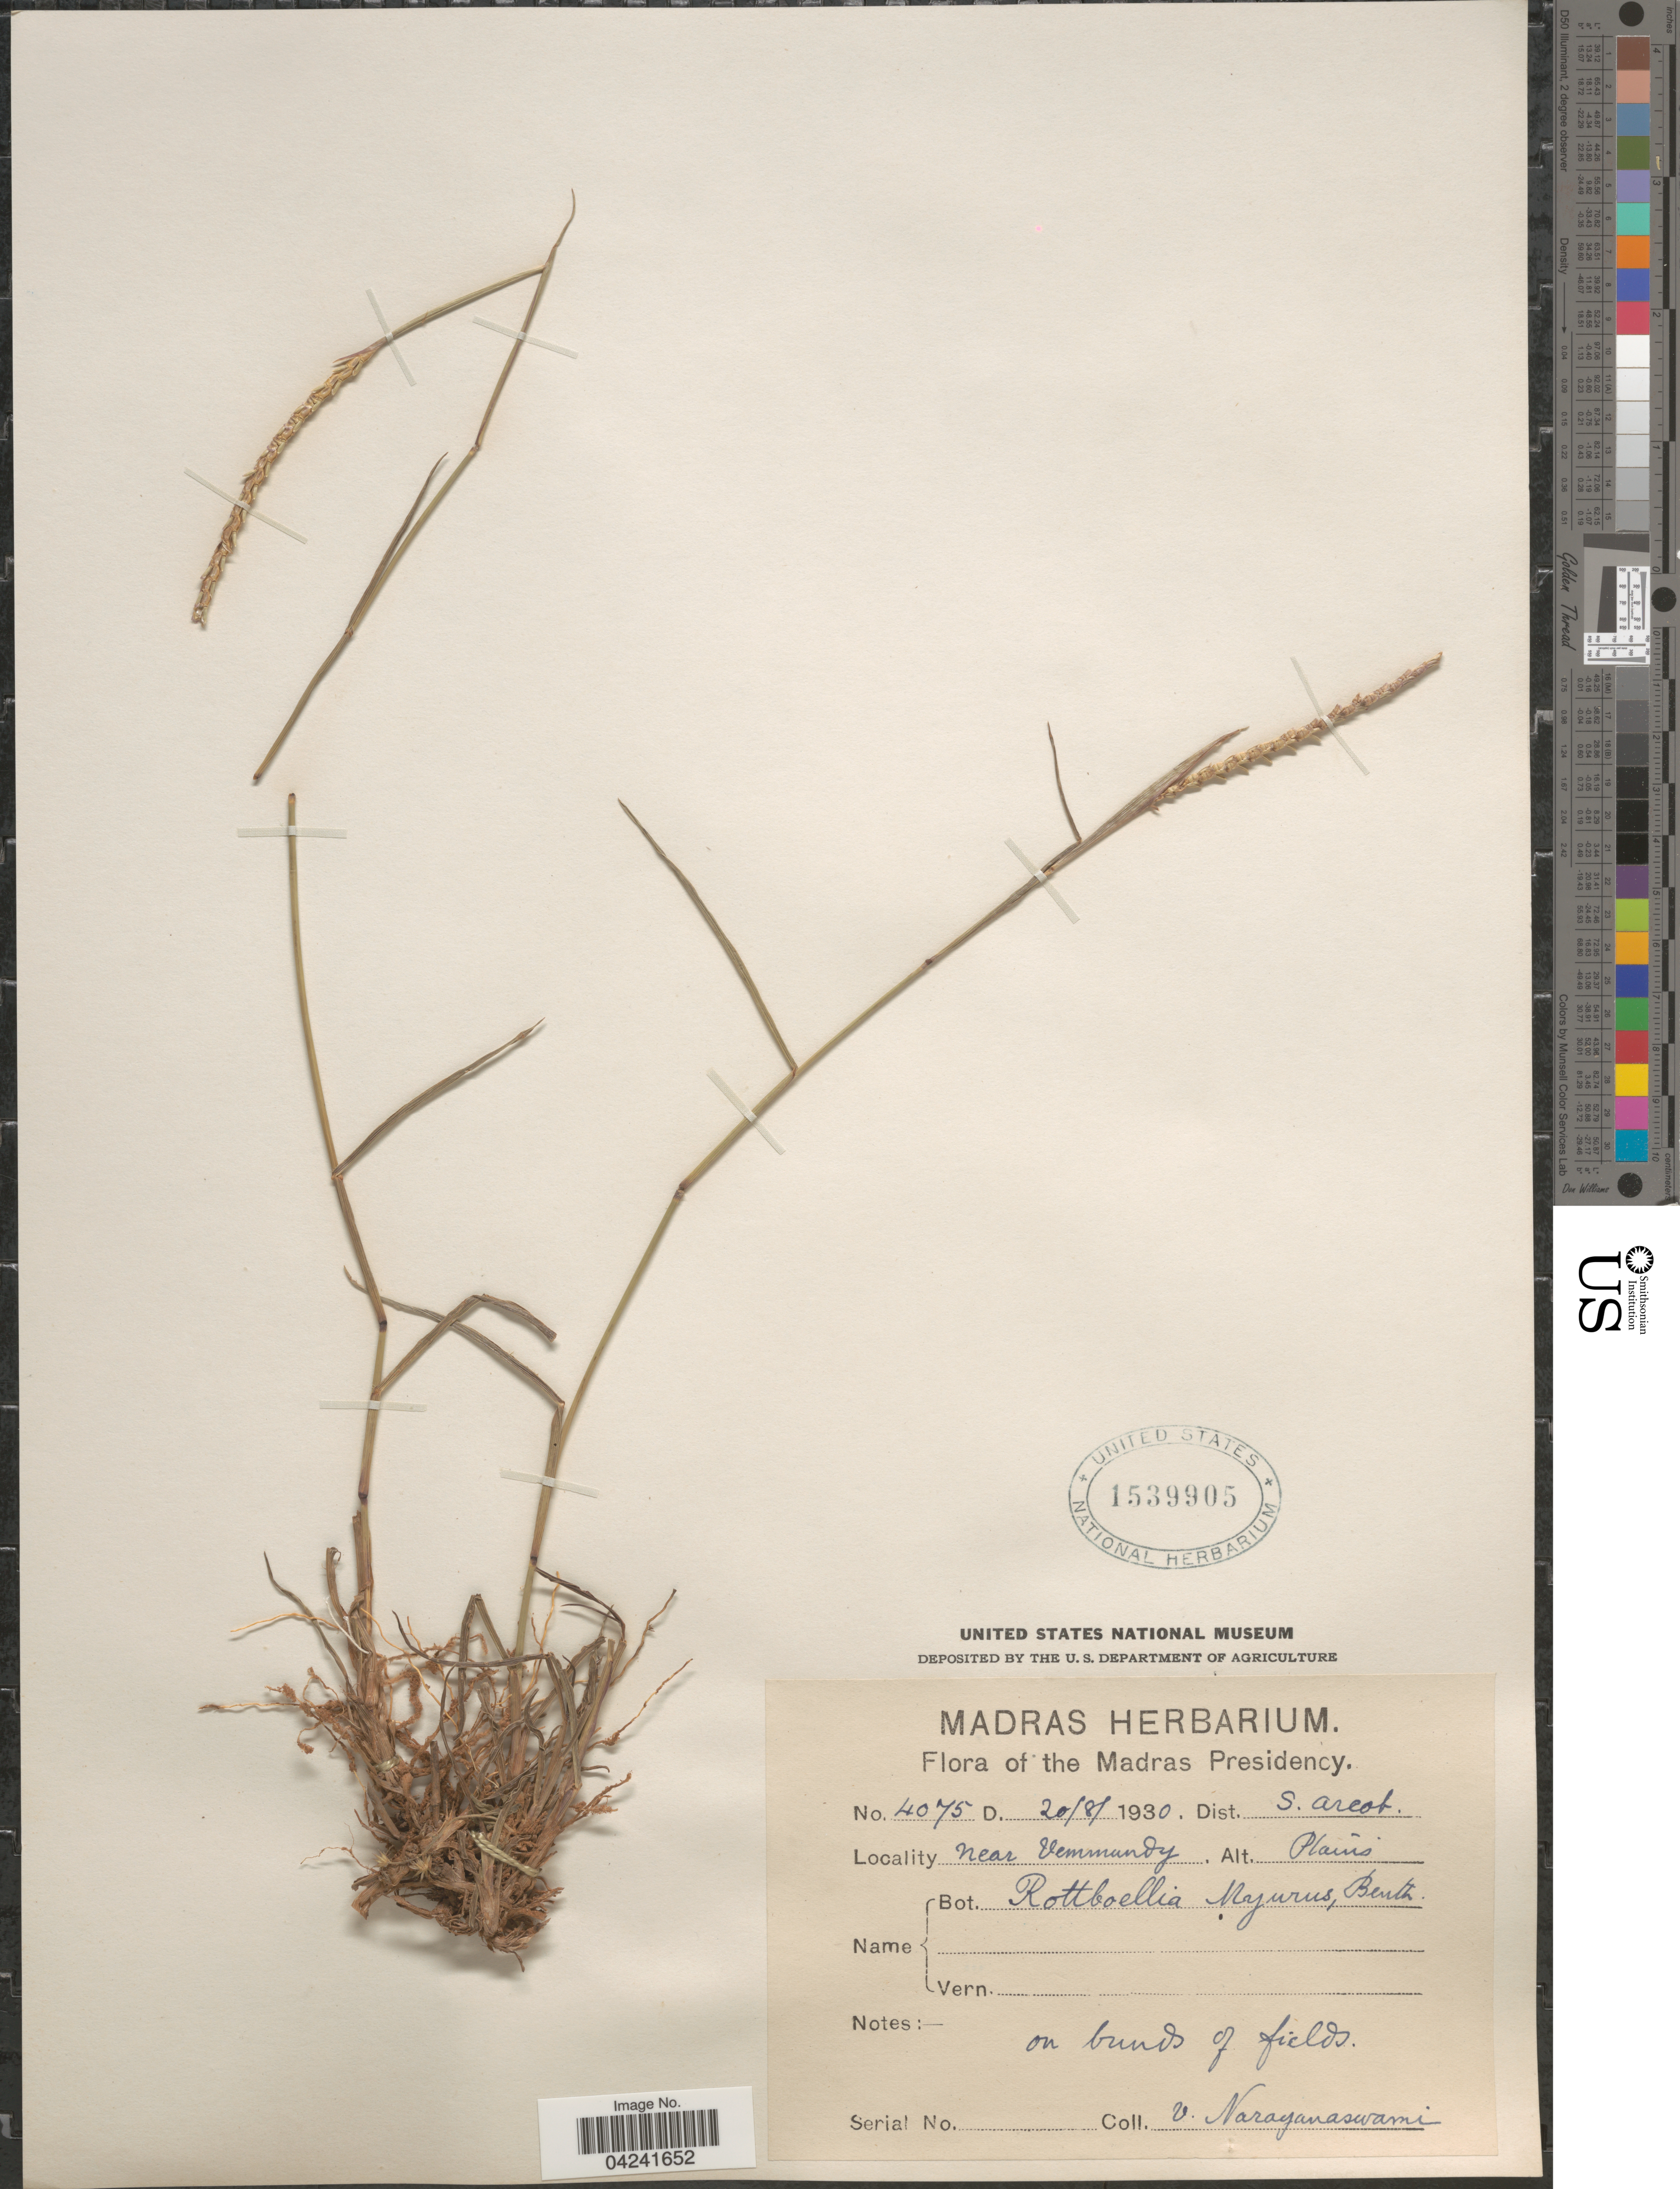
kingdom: Plantae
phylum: Tracheophyta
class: Liliopsida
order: Poales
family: Poaceae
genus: Manisuris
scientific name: Manisuris myurus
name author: L.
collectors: V. Narayanaswami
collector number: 4075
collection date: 1930-08-20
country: India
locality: Madras Presidency. Dist. S. Arcot. Near Vemmandy.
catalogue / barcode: US 1539905